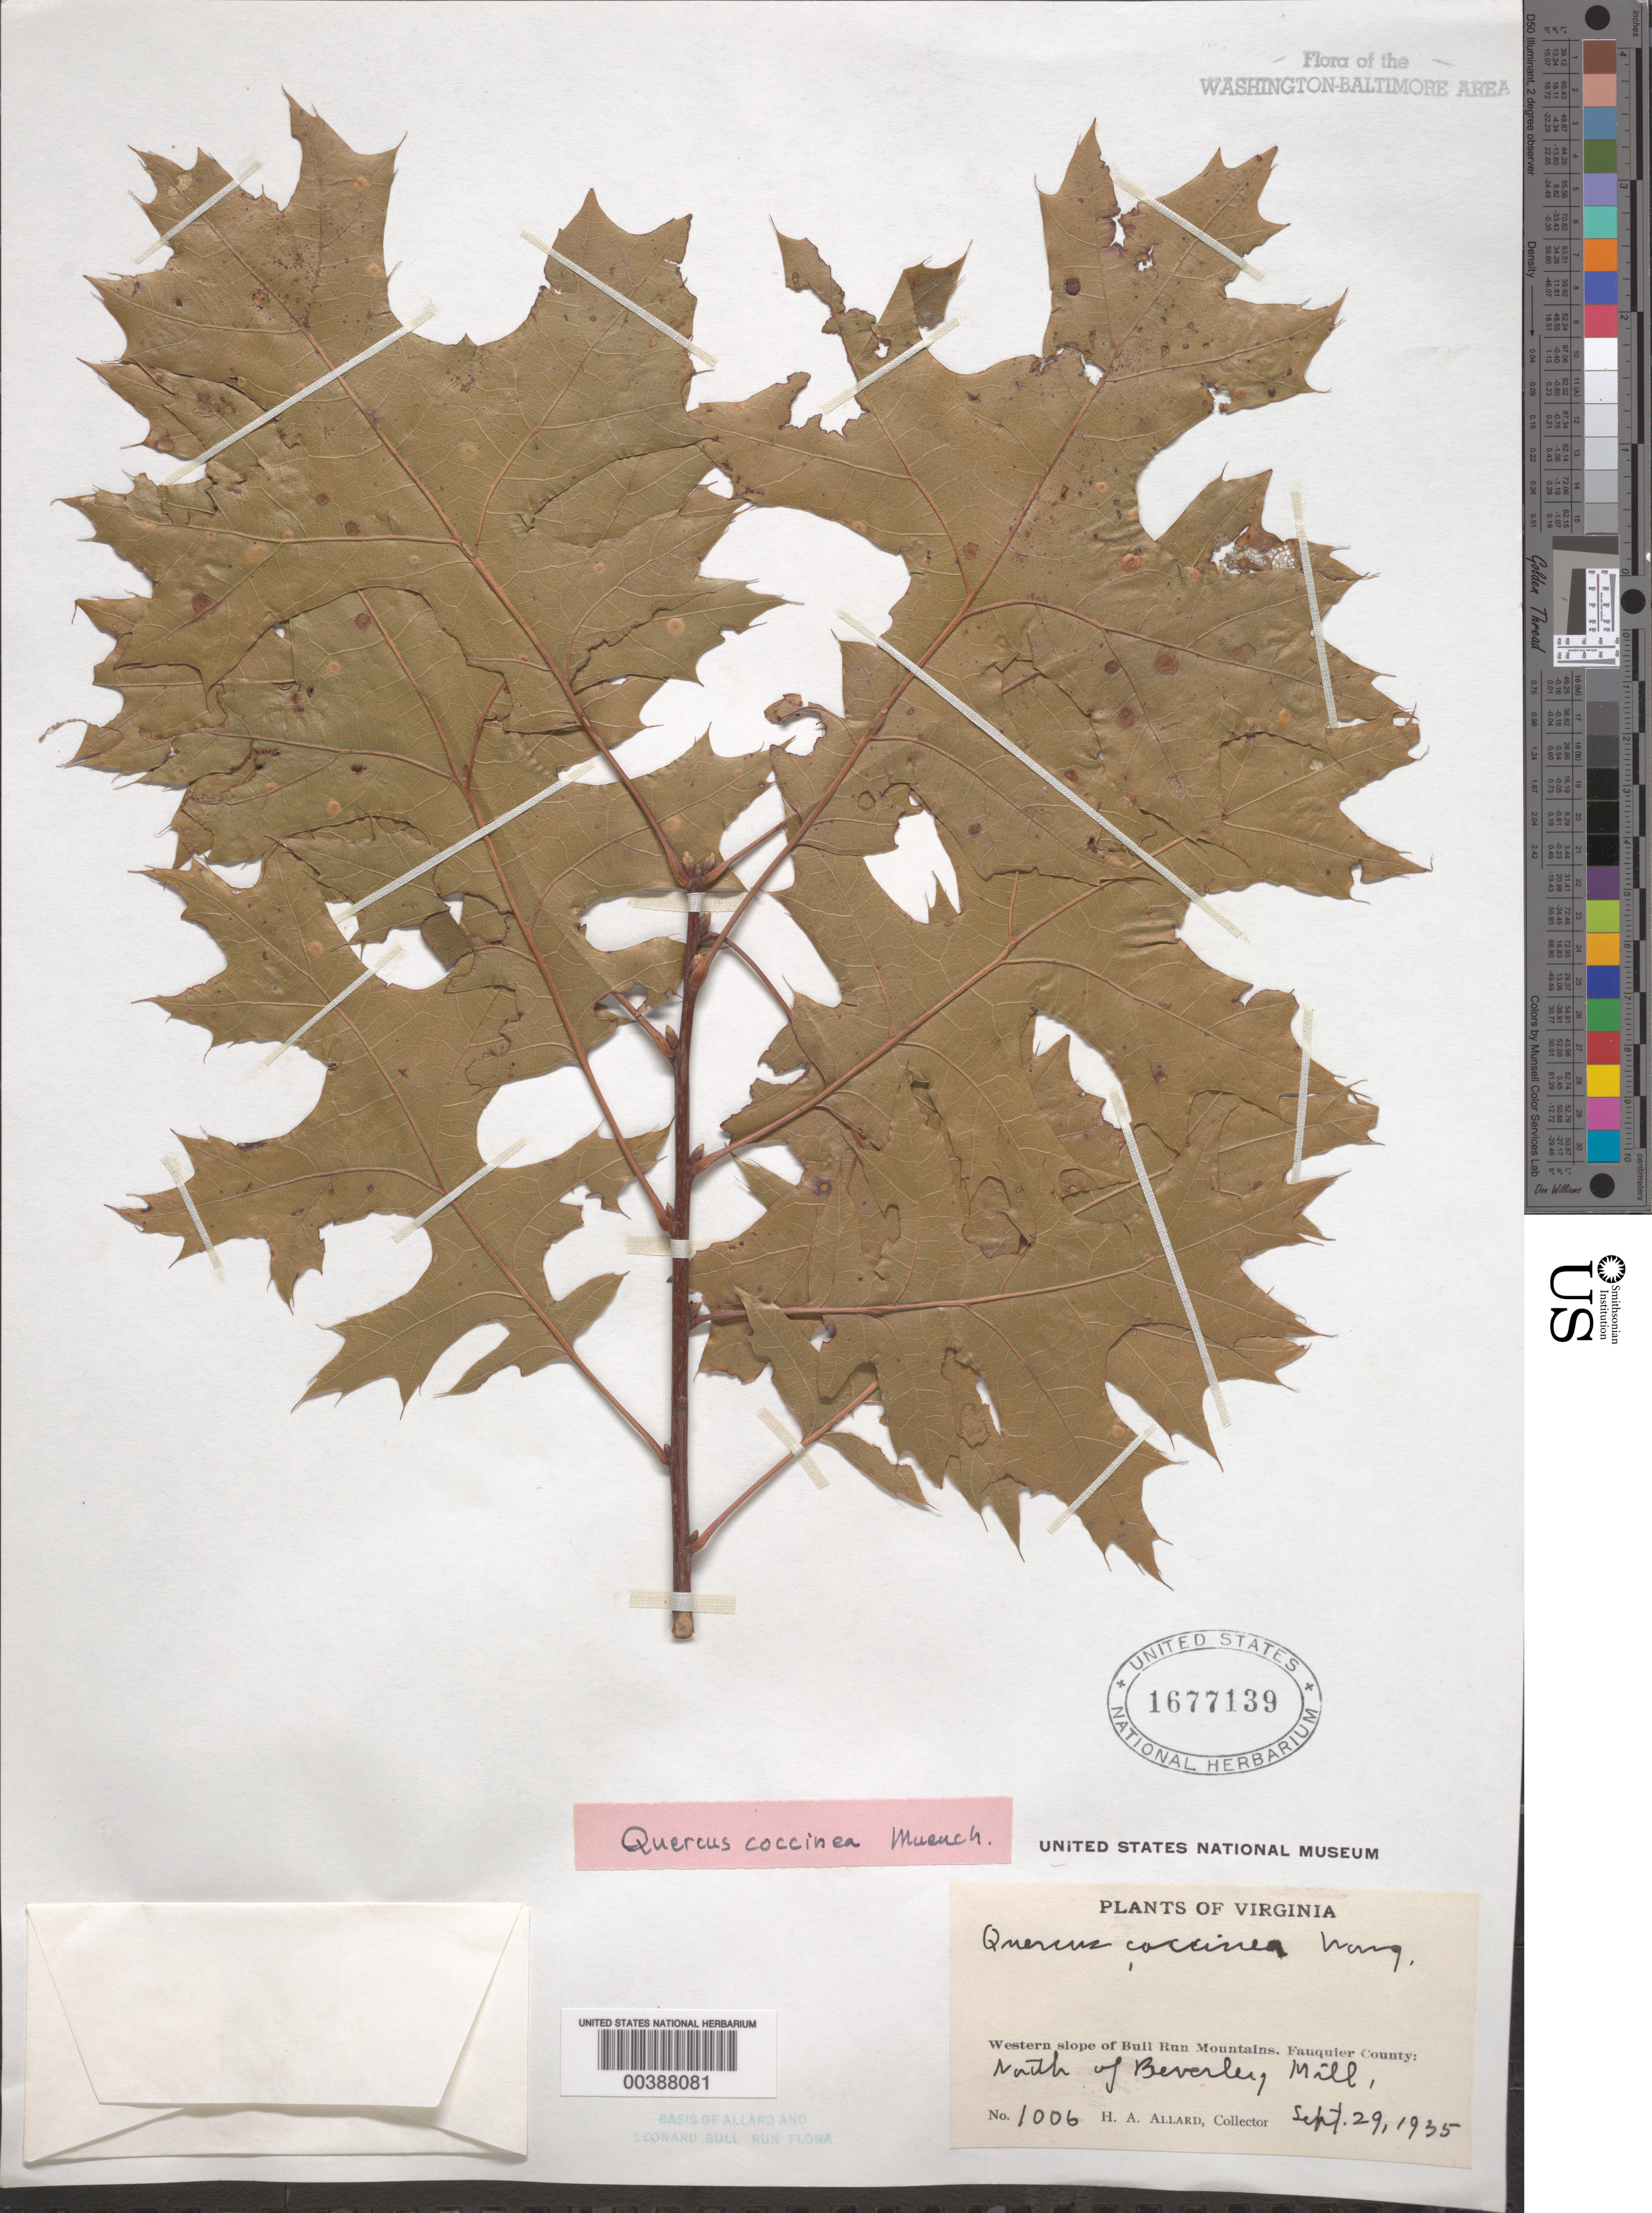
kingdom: Plantae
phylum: Tracheophyta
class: Magnoliopsida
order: Fagales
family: Fagaceae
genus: Quercus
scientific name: Quercus coccinea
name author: Münchh.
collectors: H. A. Allard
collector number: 1006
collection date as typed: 29 Sep 1935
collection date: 1935-09-29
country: United States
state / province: Virginia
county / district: Fauquier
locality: North of Beverley Mill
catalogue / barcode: US 1677139